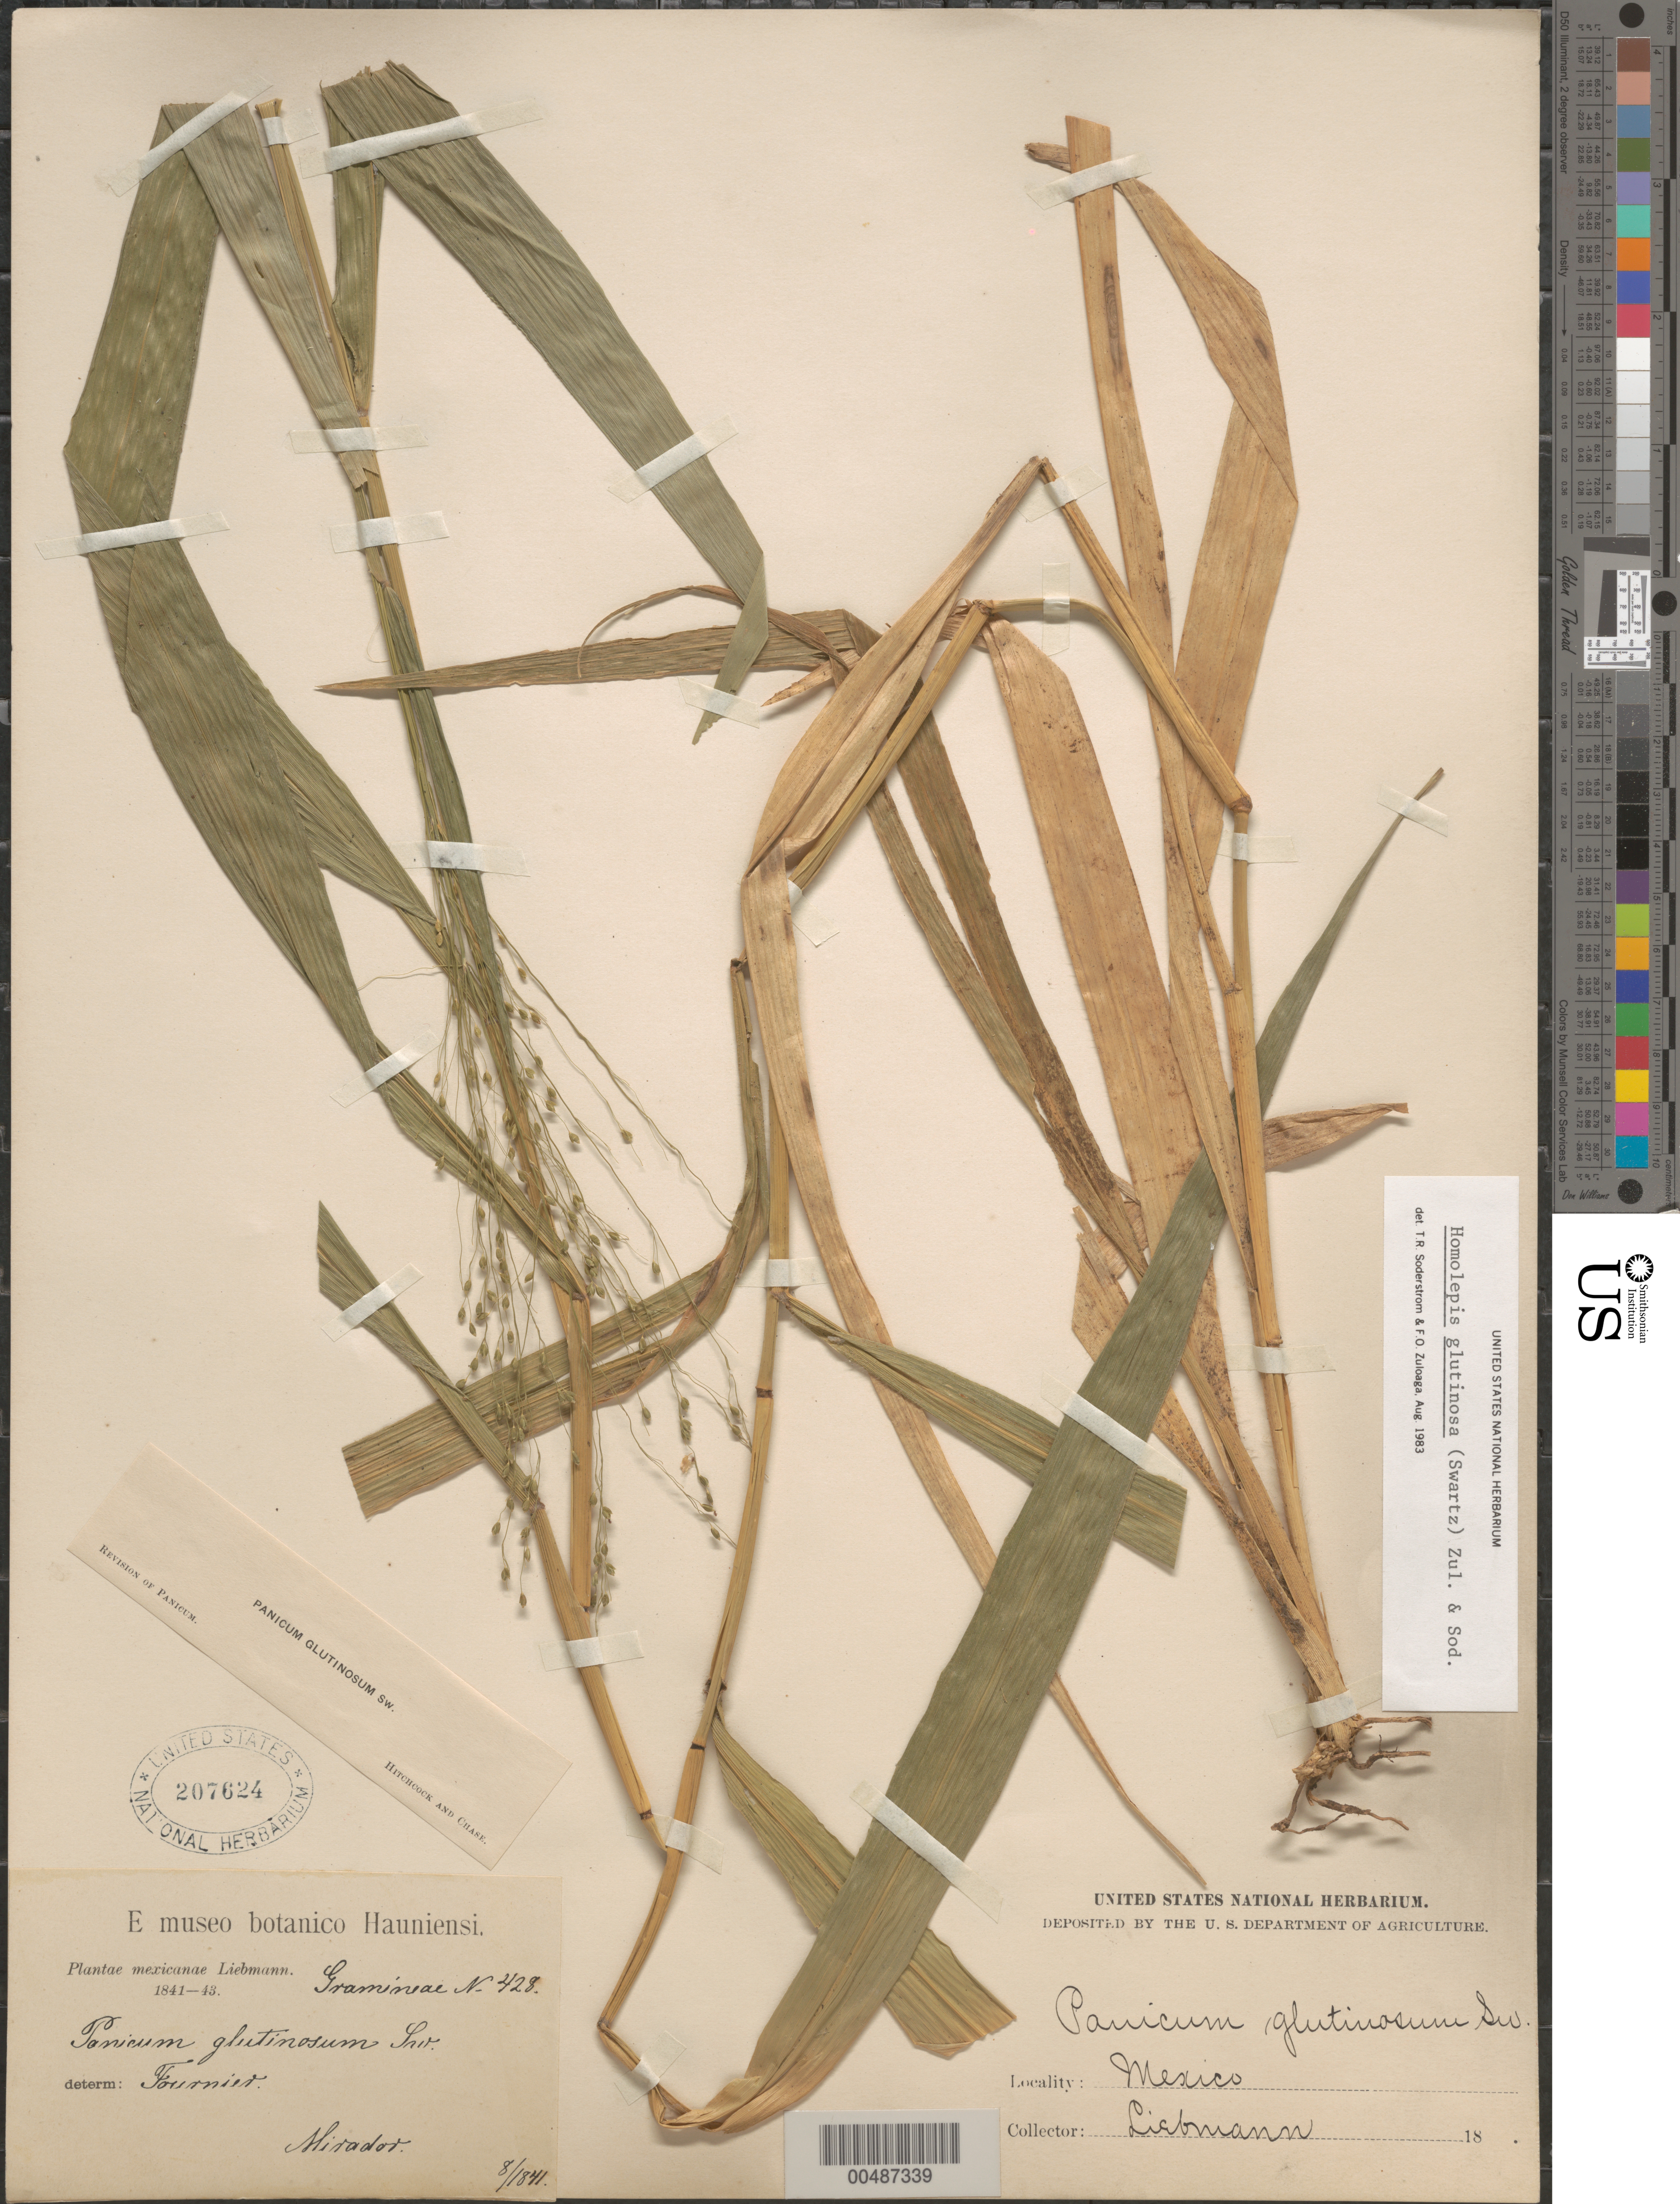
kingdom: Plantae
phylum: Tracheophyta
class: Liliopsida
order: Poales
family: Poaceae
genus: Homolepis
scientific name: Homolepis glutinosa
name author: (Sw.) Zuloaga & Soderstr.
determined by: Soderstrom, T. R.; Zuloaga, F. O.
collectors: F. M. Liebmann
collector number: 428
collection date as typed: Aug 1941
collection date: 1941-08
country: Mexico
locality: Mirador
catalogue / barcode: US 207624